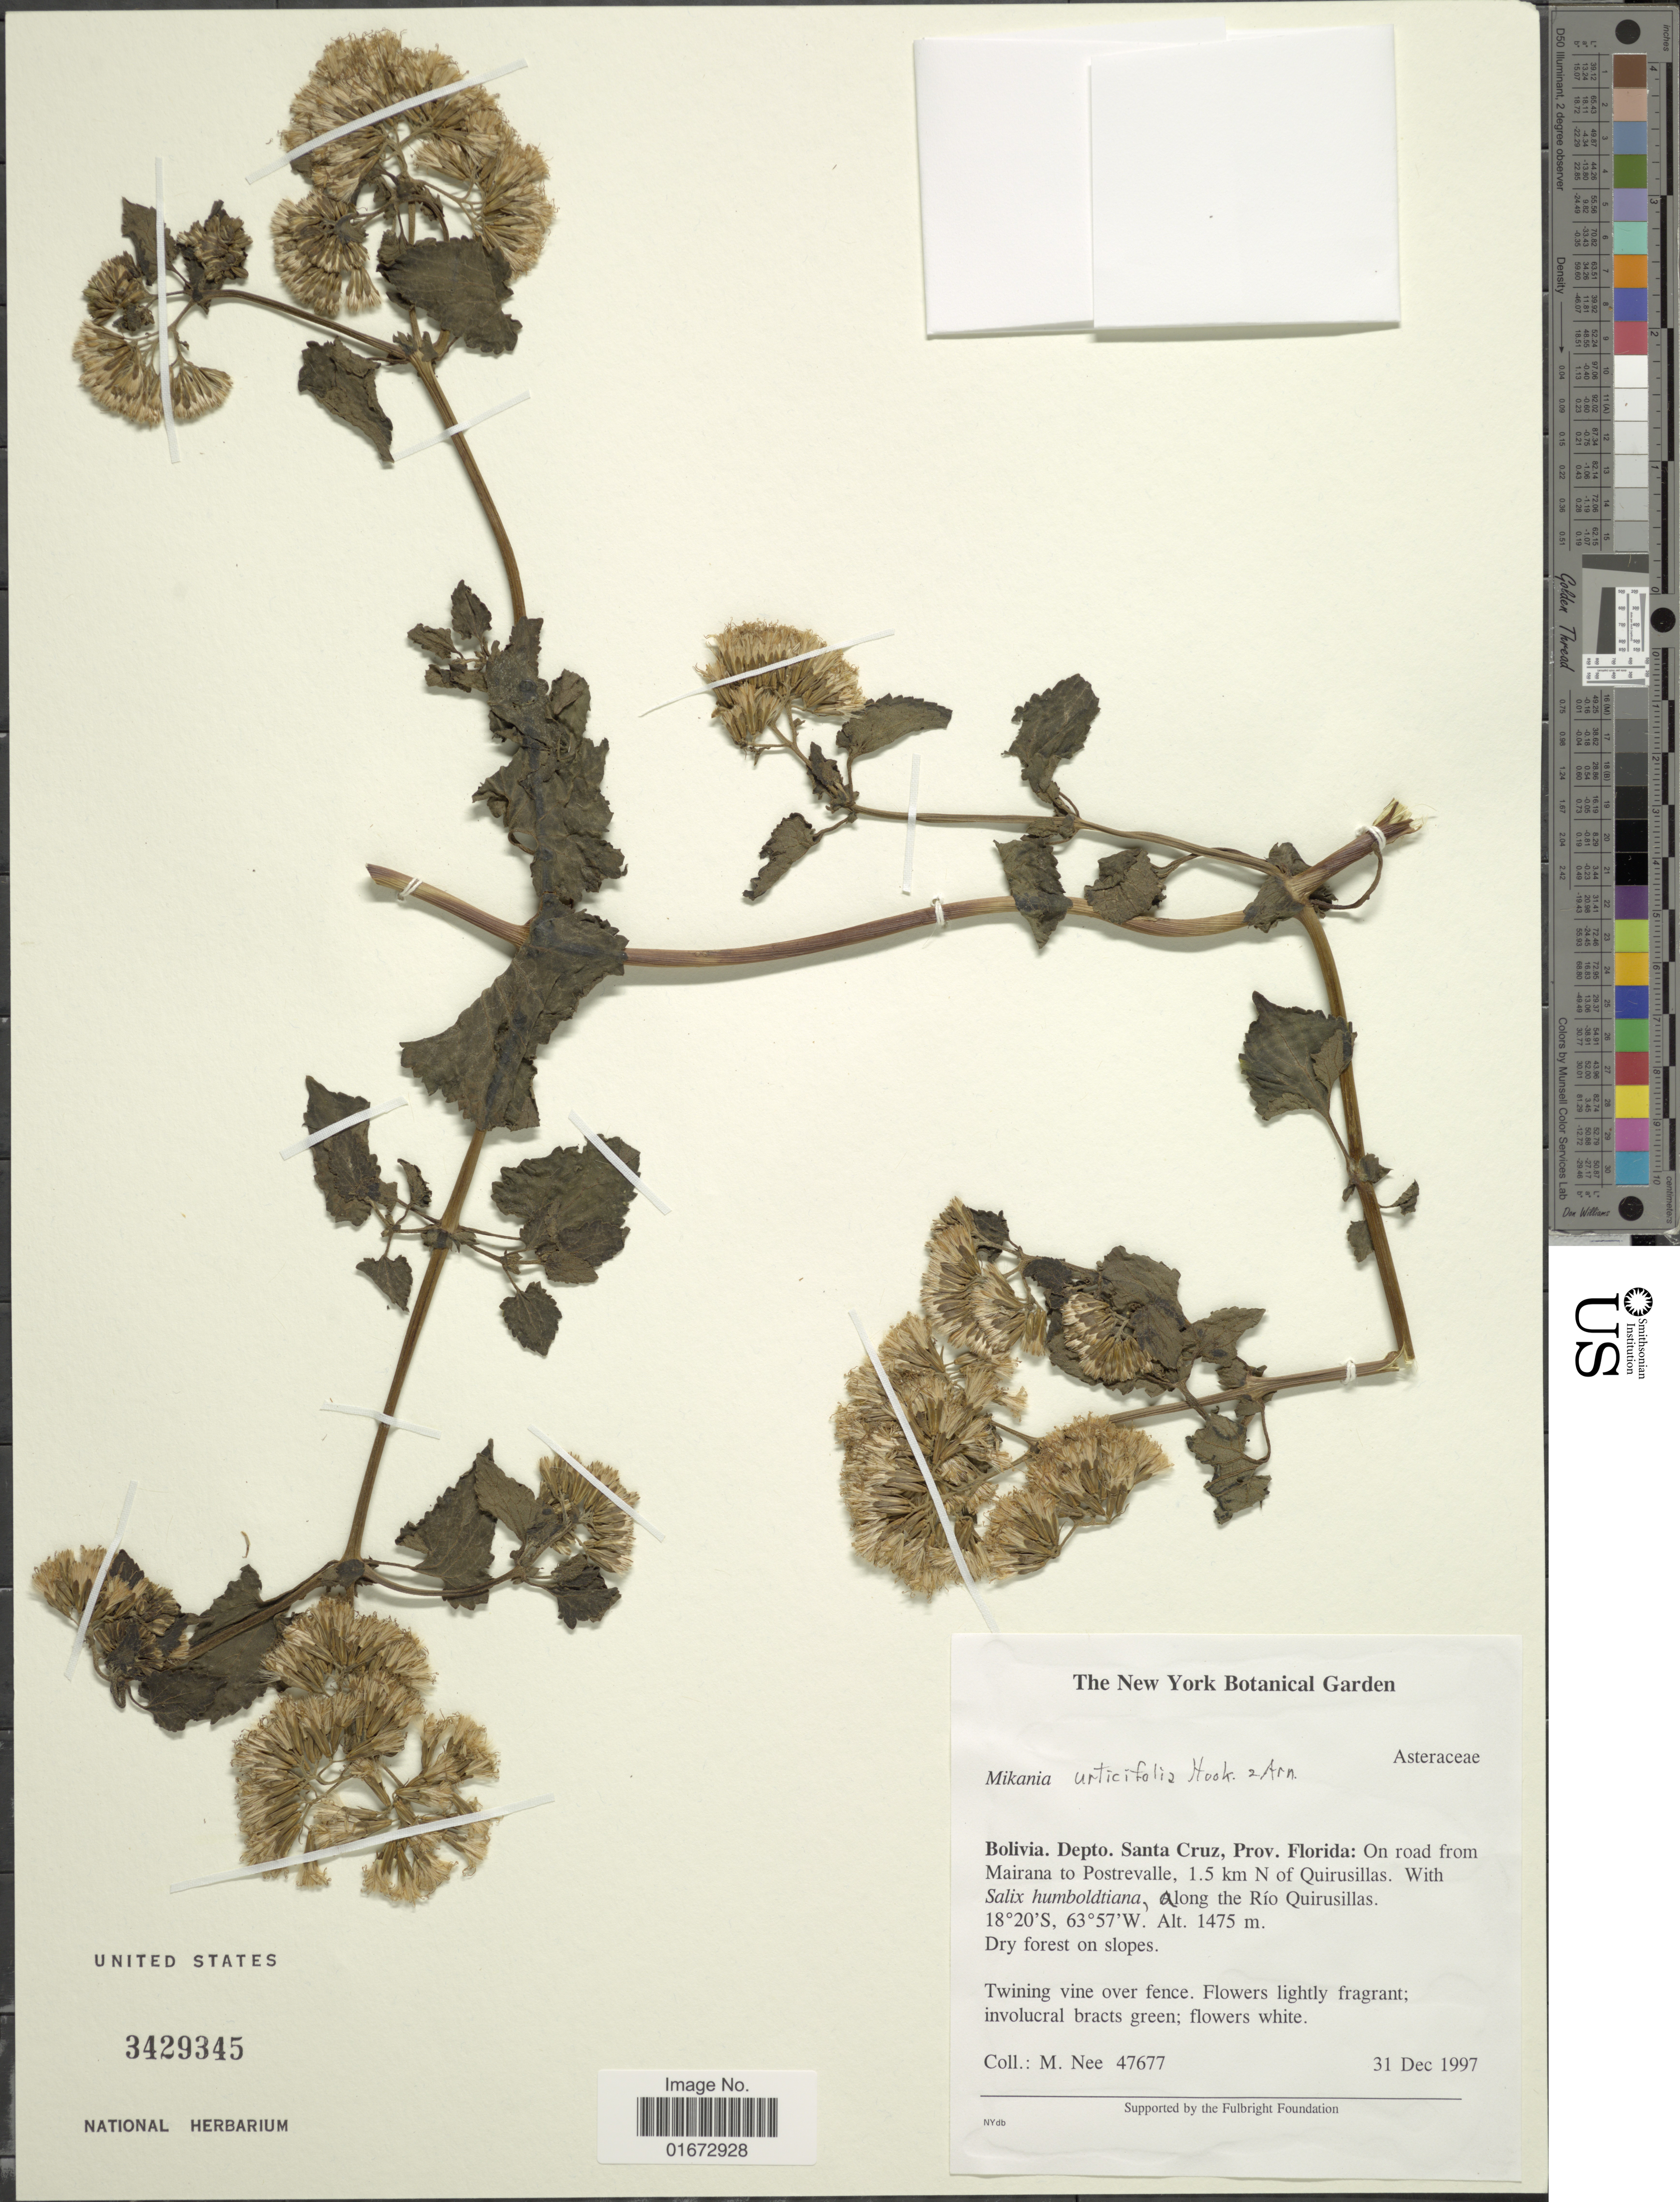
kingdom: Plantae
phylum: Tracheophyta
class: Magnoliopsida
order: Asterales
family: Asteraceae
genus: Mikania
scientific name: Mikania urticifolia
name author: Hook. & Arn.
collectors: M. Nee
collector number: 47677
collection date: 1997-12-31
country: Bolivia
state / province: Santa Cruz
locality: Bolivia. Depto. Santa Cruz, Prov. Florida: On road from Mairana to Postrevalle, 1.5 km N of Quirusillas. Along the Río Quirusillas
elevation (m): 1475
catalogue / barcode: US 3429345